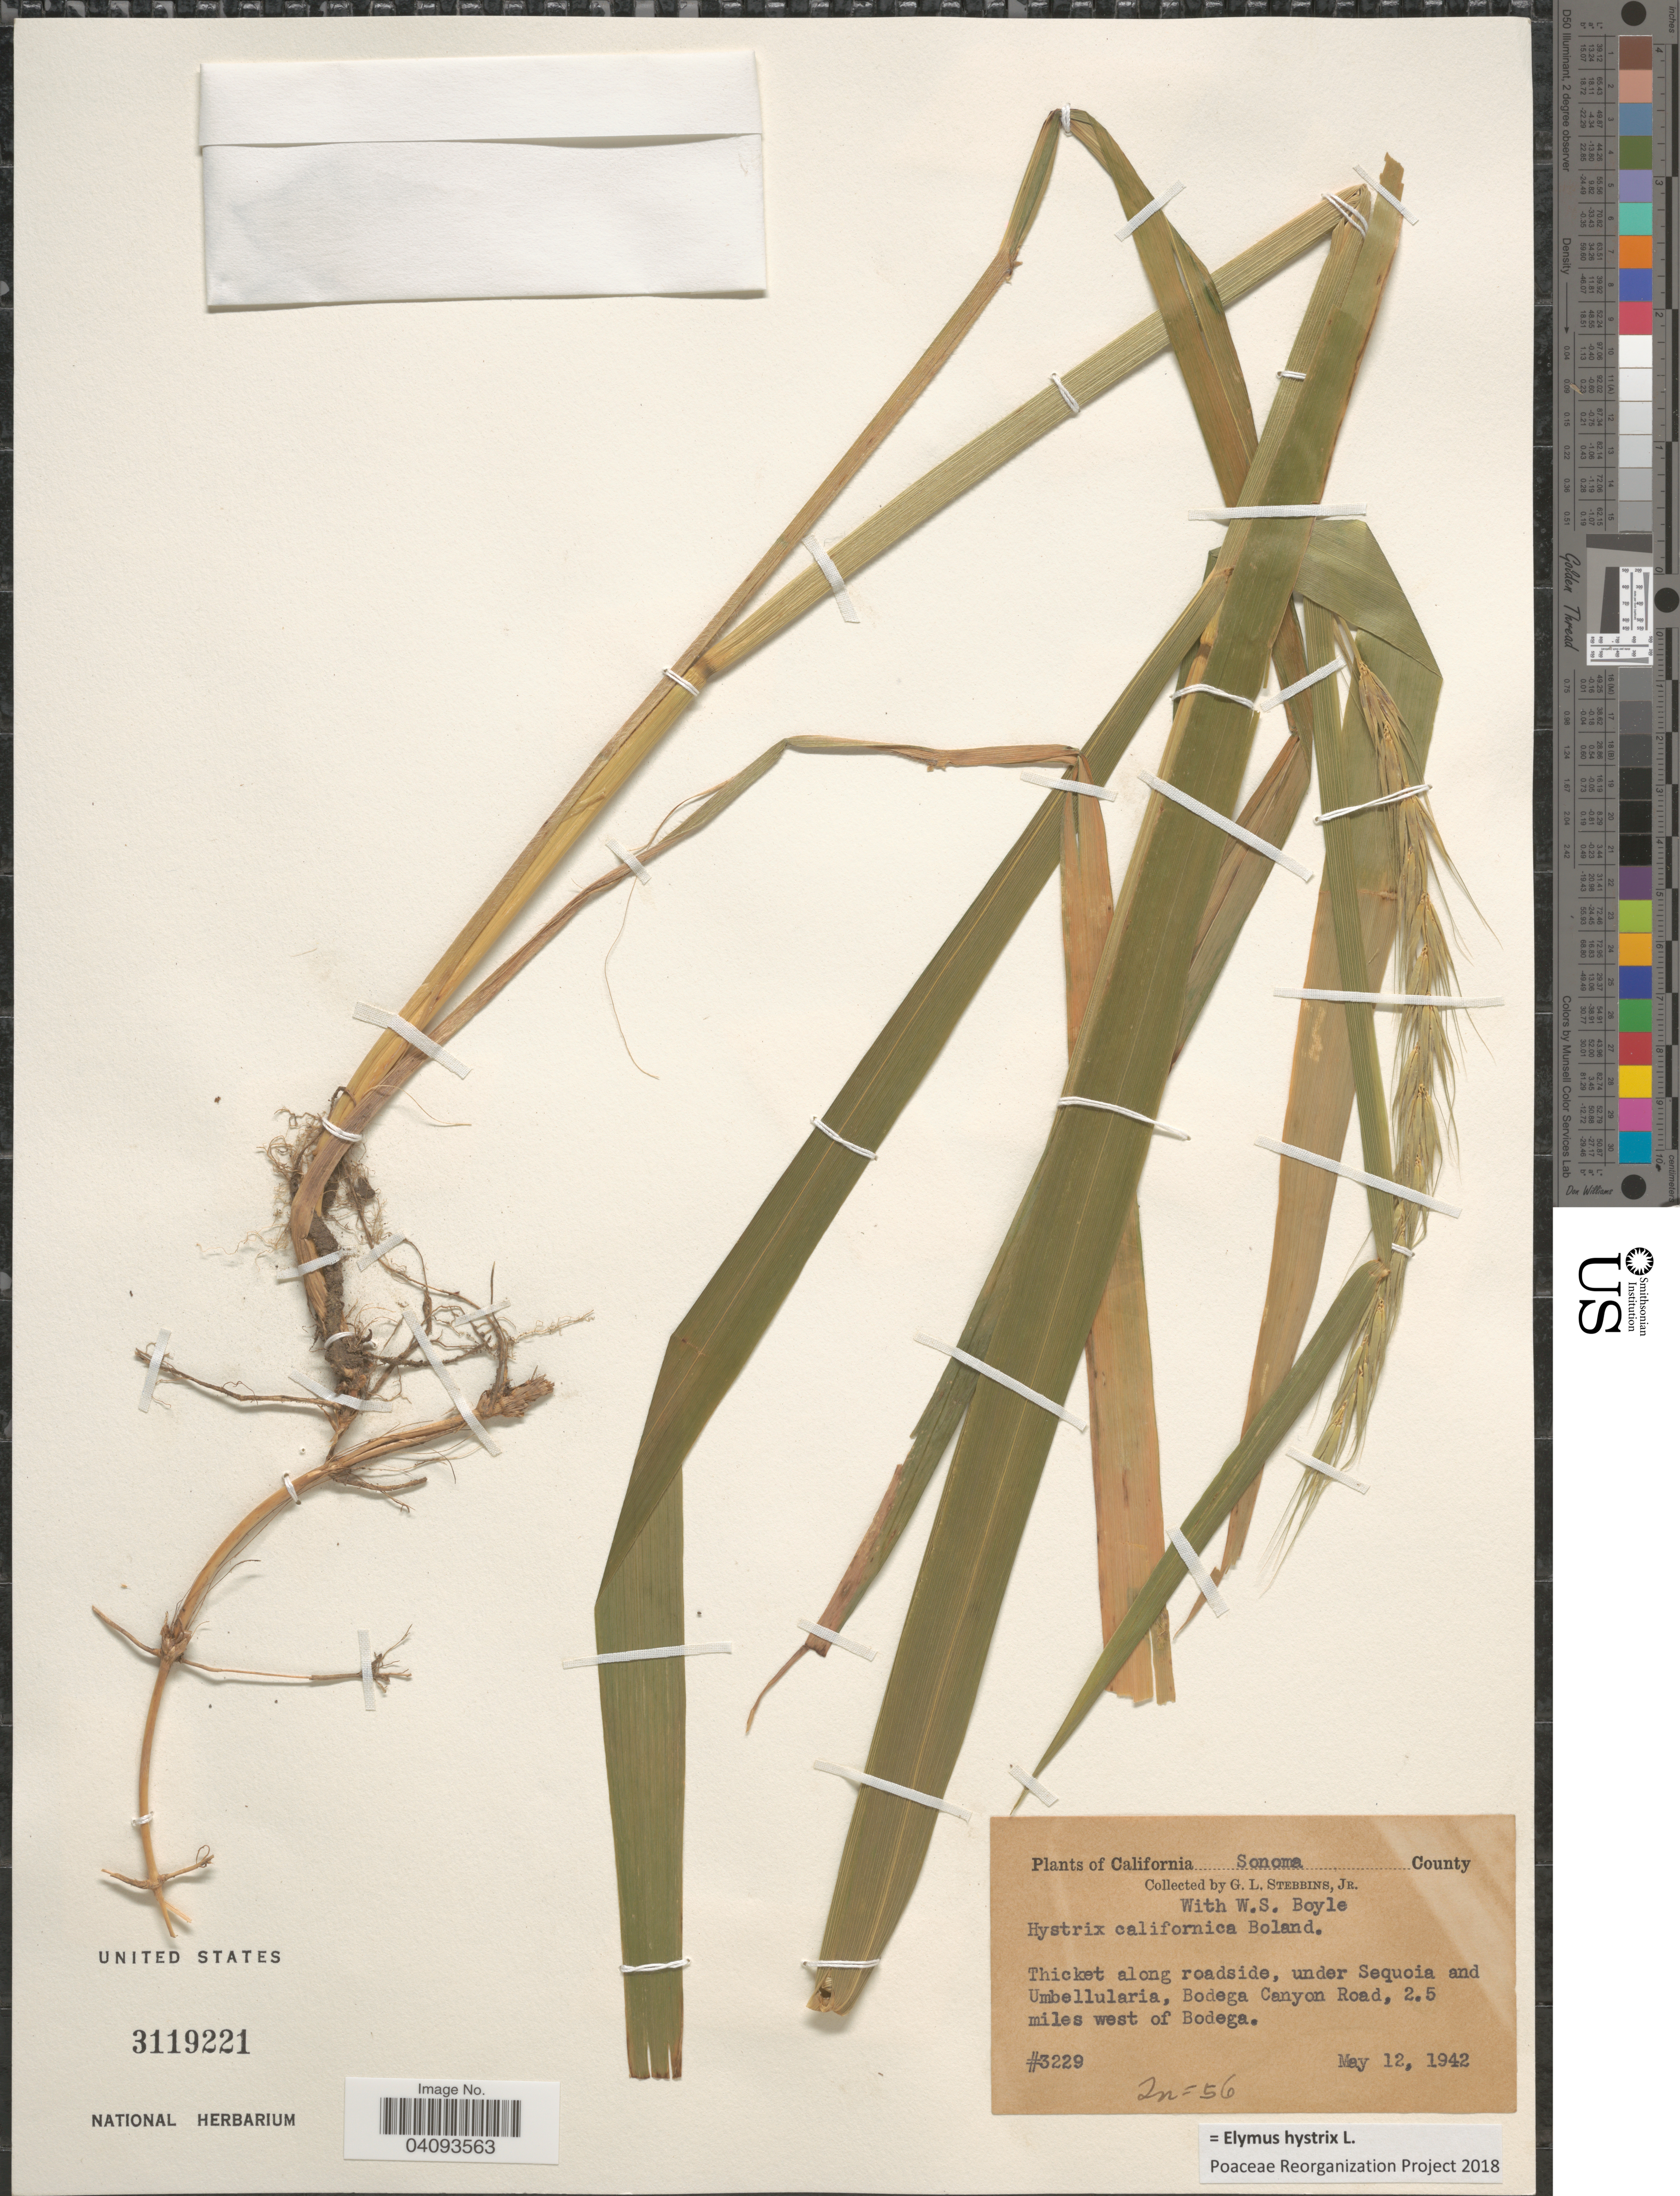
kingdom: Plantae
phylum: Tracheophyta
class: Liliopsida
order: Poales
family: Poaceae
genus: Elymus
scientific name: Elymus hystrix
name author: L.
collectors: G. L. Stebbins & W. Boyle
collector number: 3229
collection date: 1942-05-12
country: United States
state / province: California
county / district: Sonoma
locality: Sonoma County. Thicket along roadside, under Sequoia and Umbellularia, Bodega Canyon Road, 2.5 miles west of Bodega.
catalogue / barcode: US 3119221